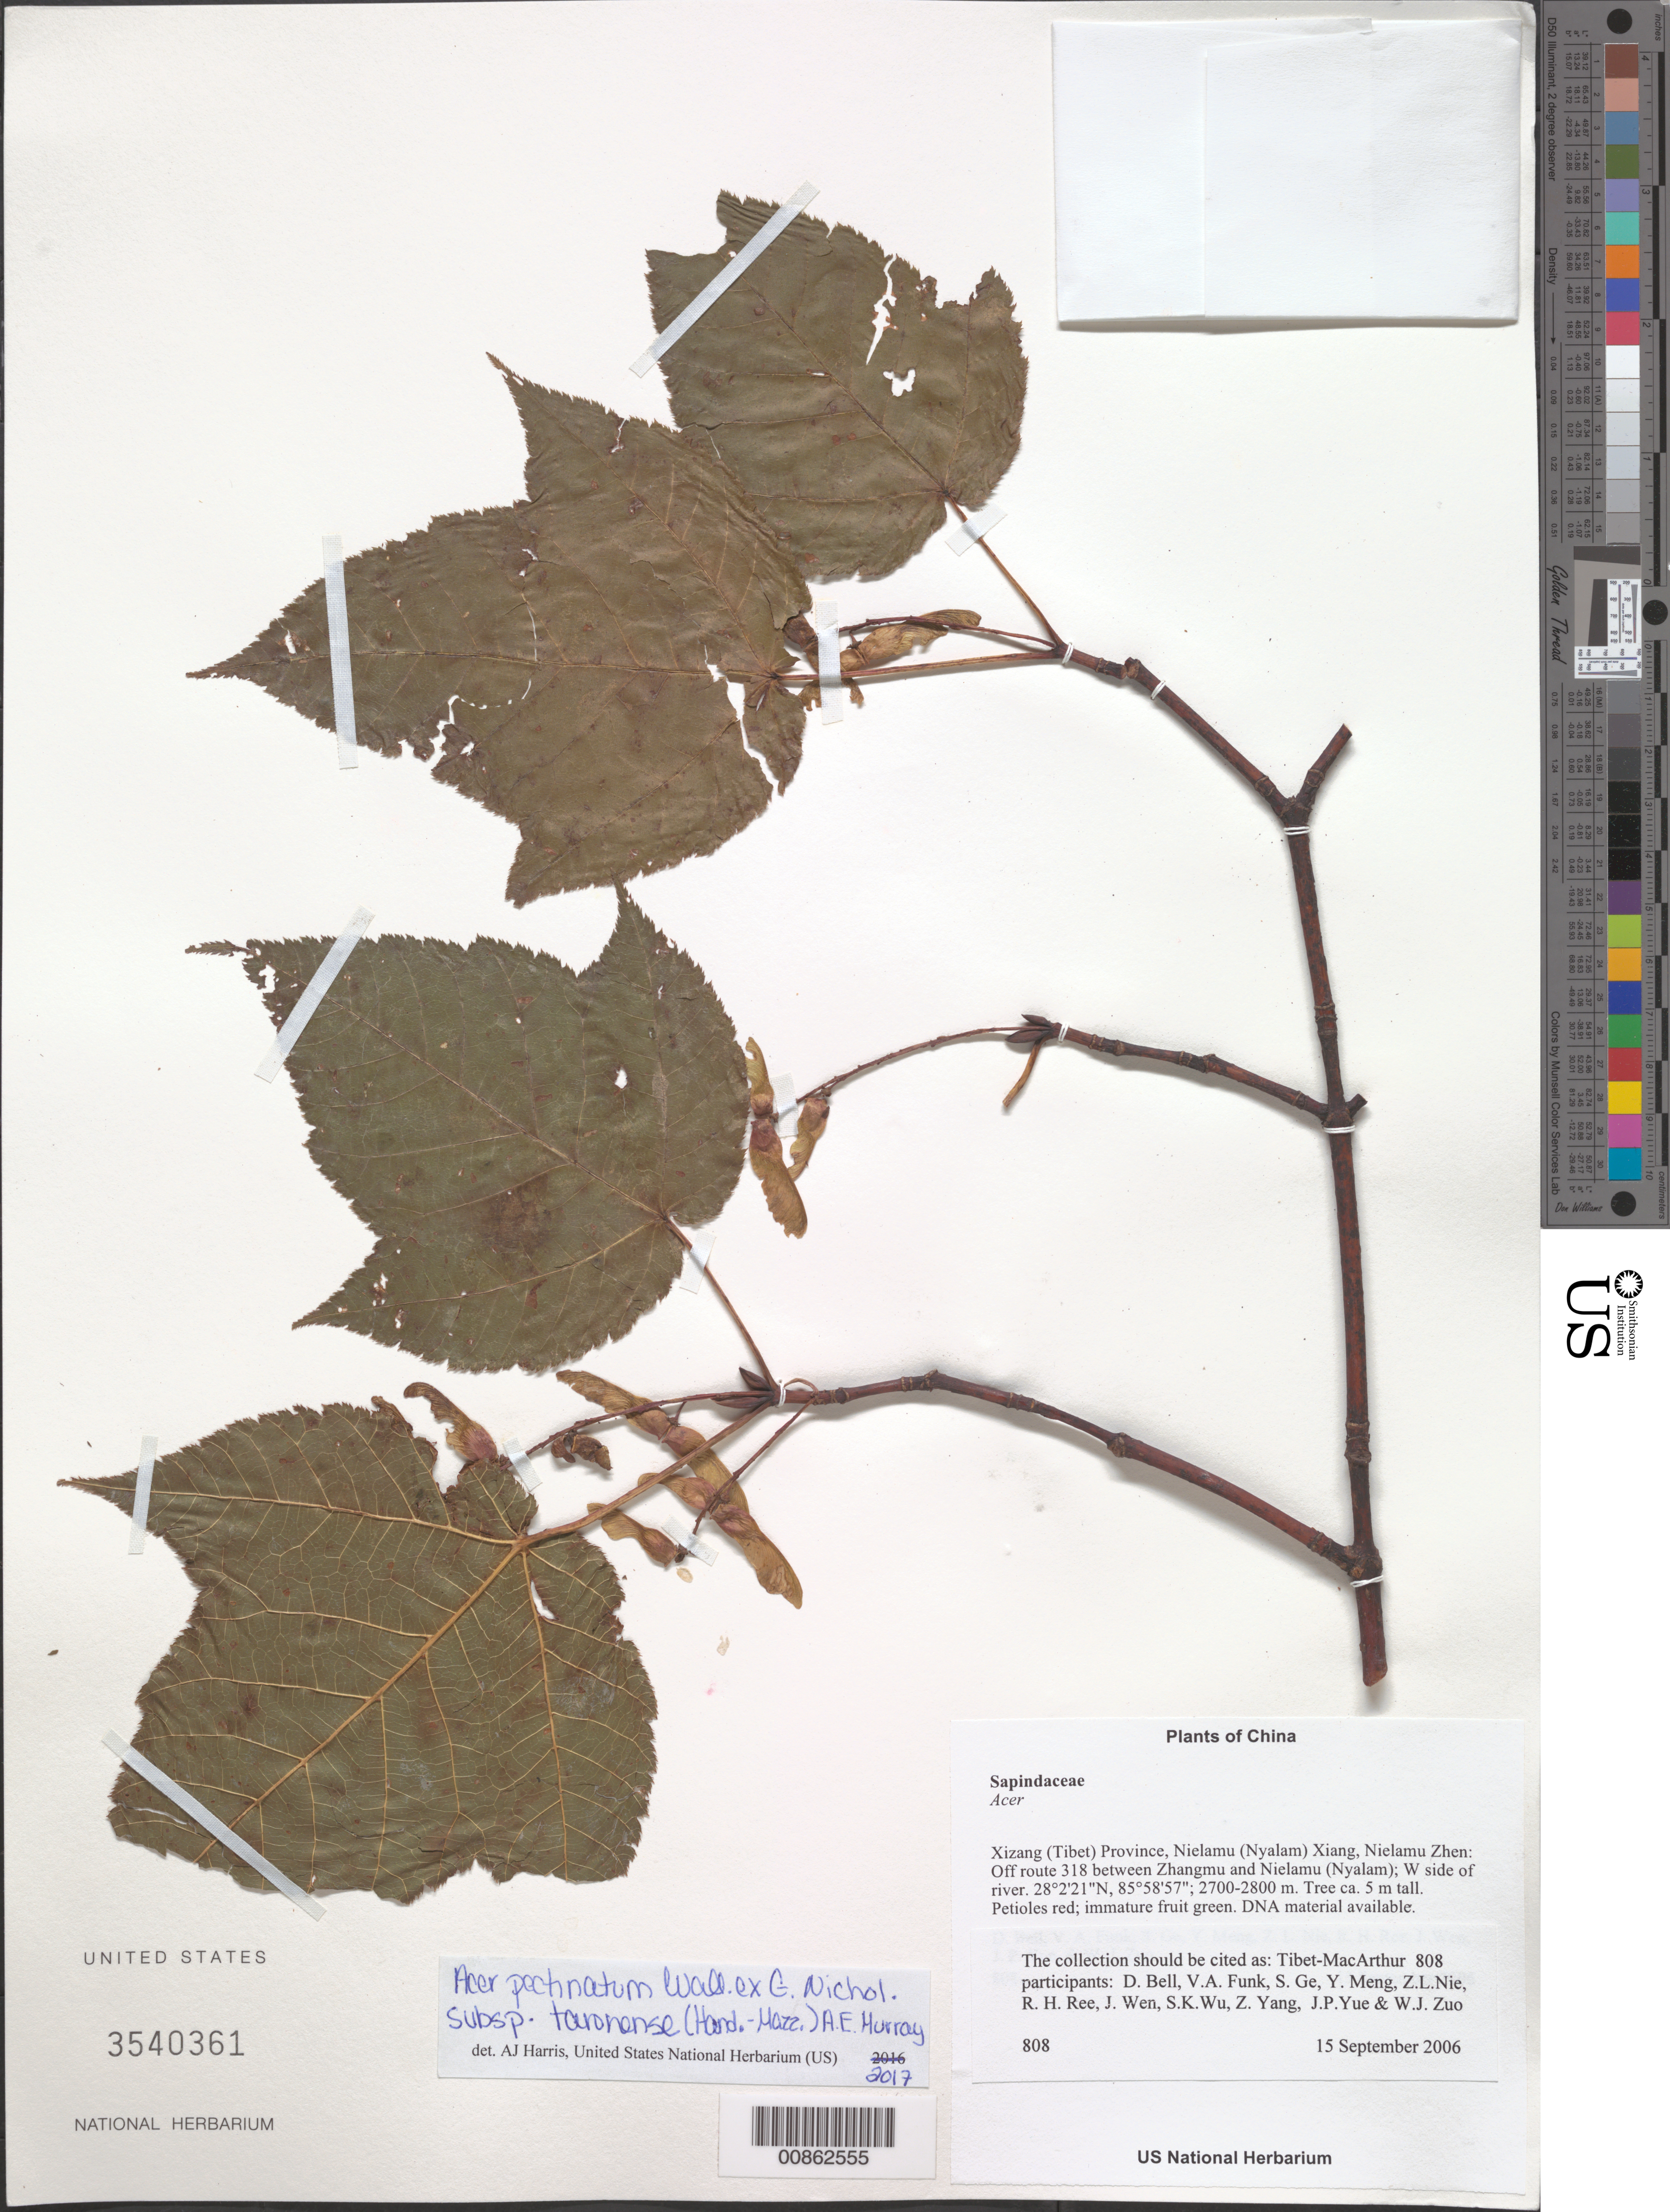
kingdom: Plantae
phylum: Tracheophyta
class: Magnoliopsida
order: Sapindales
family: Sapindaceae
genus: Acer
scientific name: Acer pectinatum subsp. taronense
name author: (Hand.-Mazz.) A.E. Murray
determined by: Harris, A. J., (UNITED STATES)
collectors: Tibet-MacArthur, D. A. Bell, V. Funk, S. Ge, Y. Meng, Z. Nie, R. Ree, J. Wen, J. Yue & W. Zuo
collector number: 808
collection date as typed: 15 Sep 2006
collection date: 2006-09-15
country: China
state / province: Xizang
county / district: Nielamu (Nyalam) Xian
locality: Nielamu Zhen. Off route 318 between Zhangmu and Nielamu (Nyalam); W side of river.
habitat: Steep slope with scattered broadleaved and coniferous trees (including Abies georgiana) and shrubs; disturbed active logging area.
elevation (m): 2700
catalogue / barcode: US 3540361